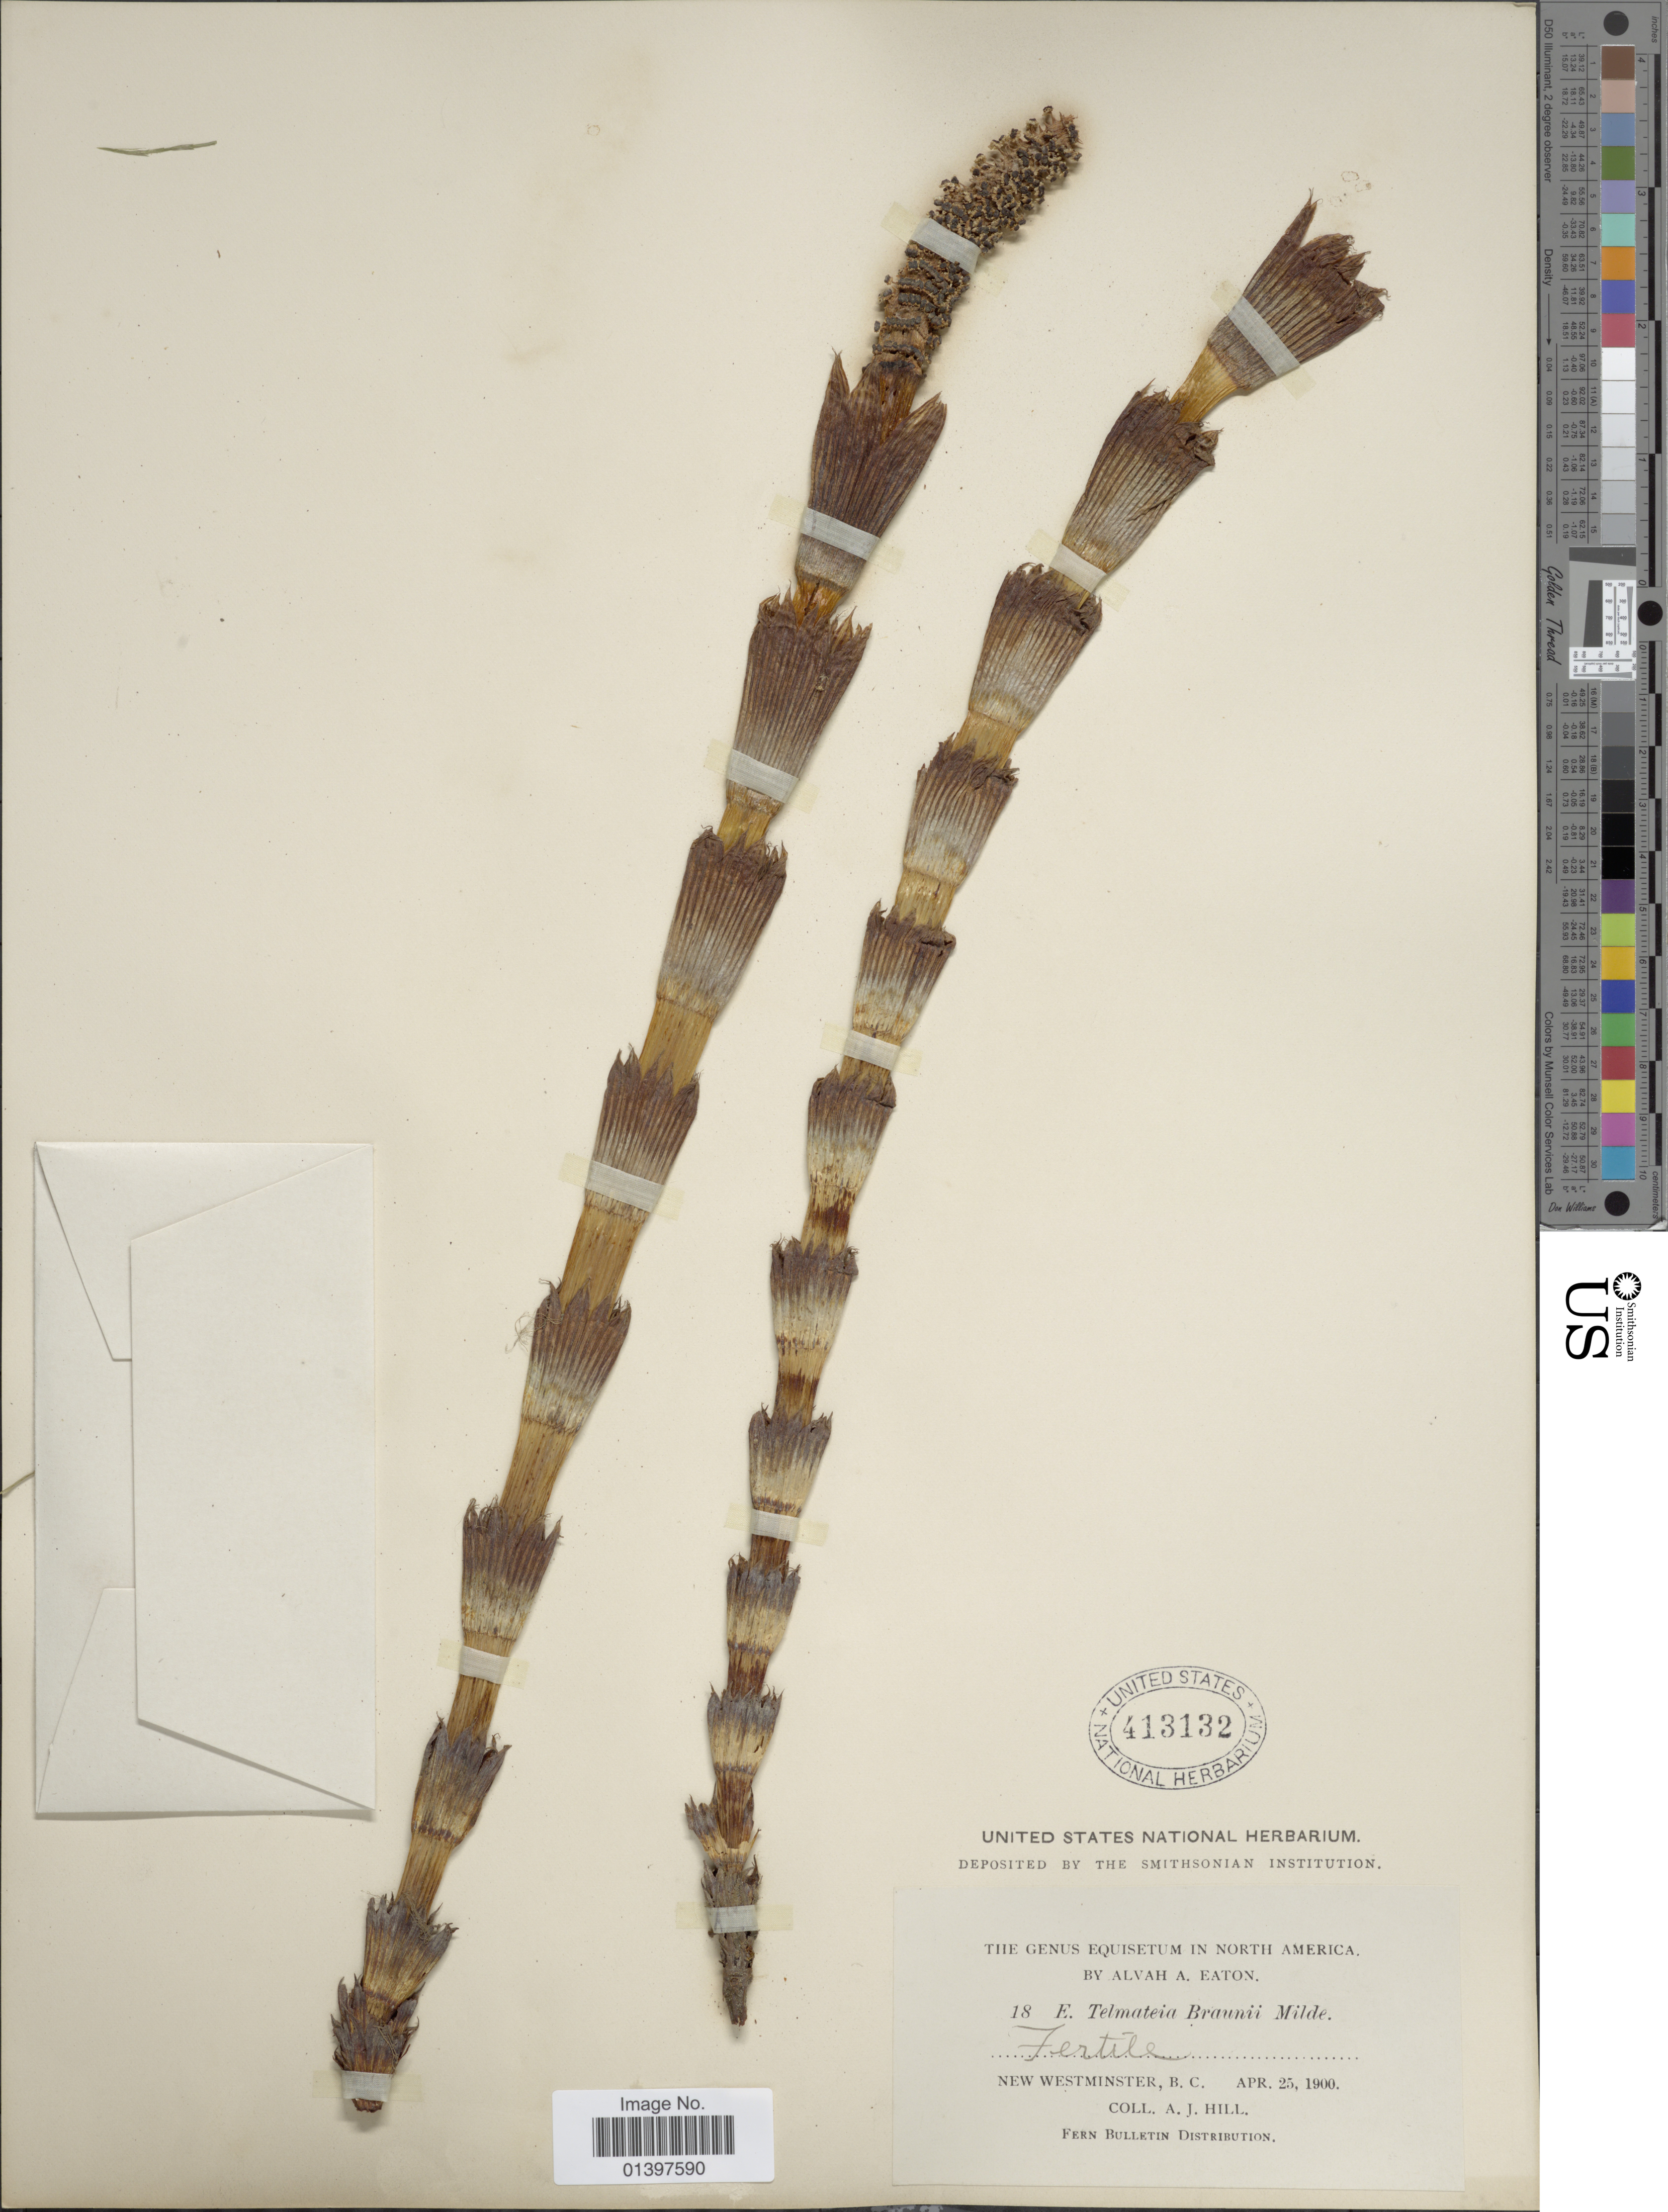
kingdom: Plantae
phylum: Tracheophyta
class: Polypodiopsida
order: Equisetales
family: Equisetaceae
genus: Equisetum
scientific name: Equisetum telmateia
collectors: A. Hill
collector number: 18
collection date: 1900-04-25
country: Canada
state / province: British Columbia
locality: New Westminister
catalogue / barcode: US 413132